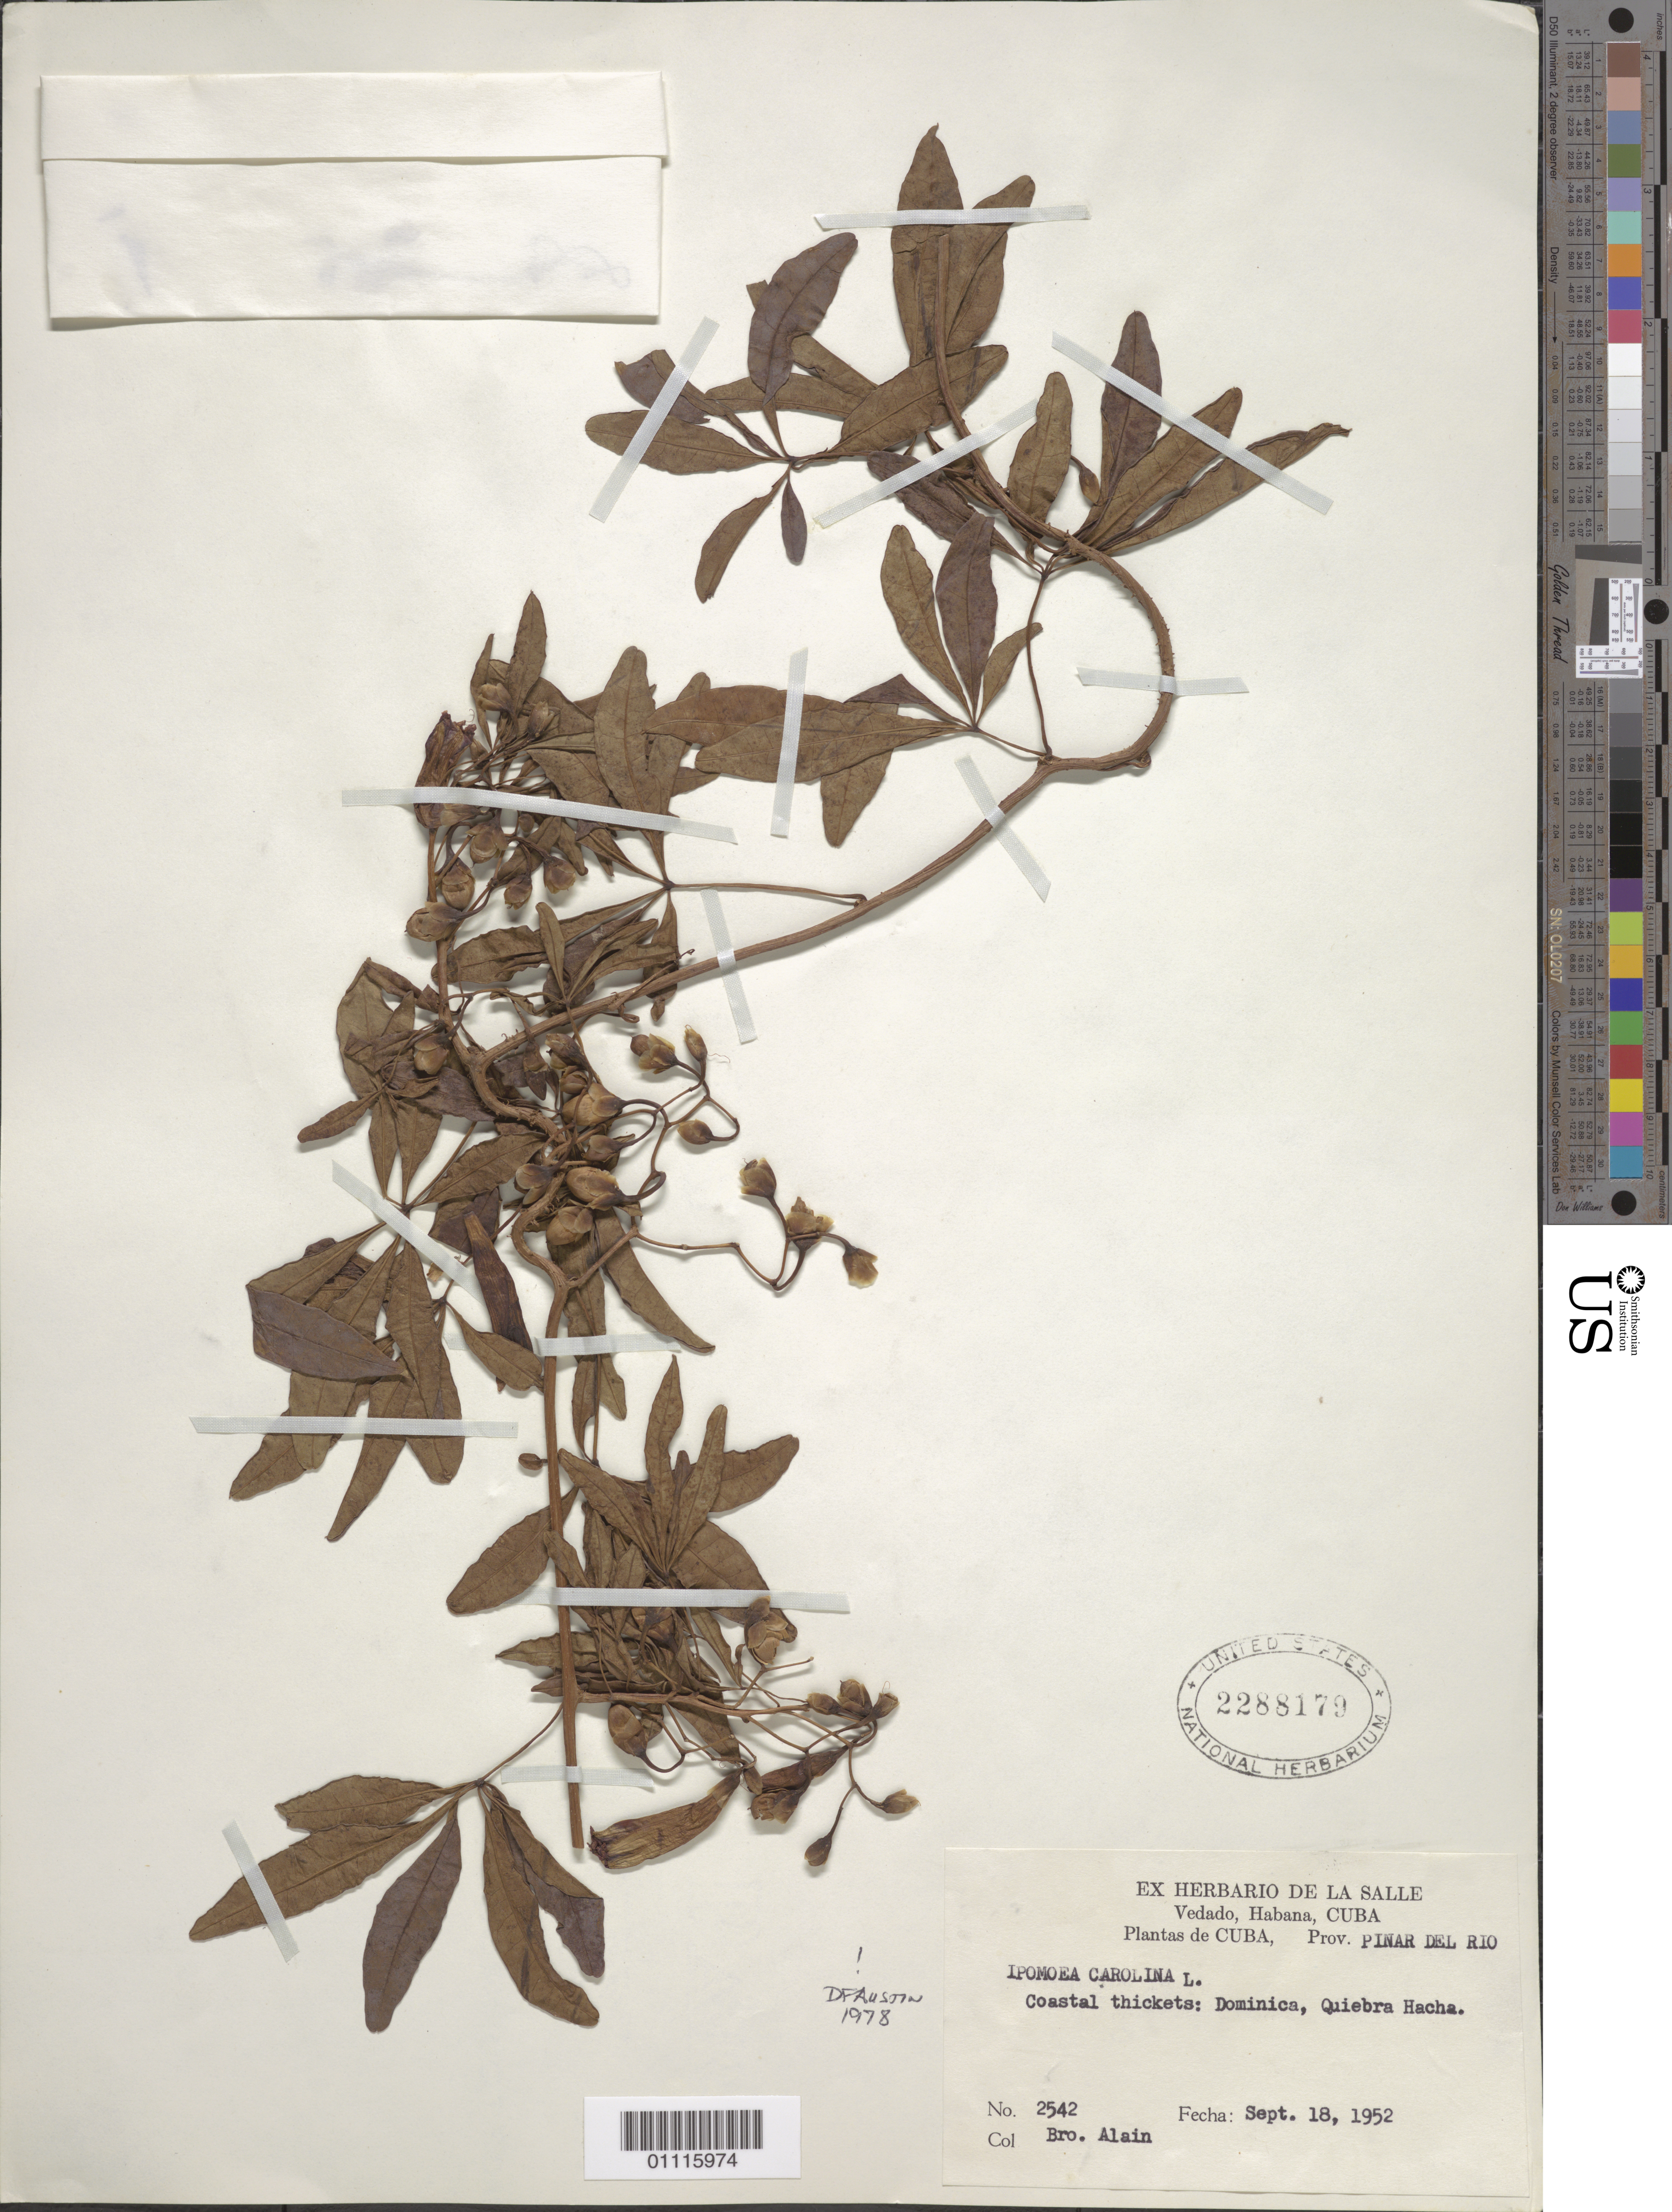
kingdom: Plantae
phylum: Tracheophyta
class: Magnoliopsida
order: Solanales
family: Convolvulaceae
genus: Ipomoea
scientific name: Ipomoea carolina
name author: L.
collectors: A. H. Liogier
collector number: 2542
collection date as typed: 18 Sep 1952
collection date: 1952-09-18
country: Cuba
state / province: Pinar del Rio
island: Cuba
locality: Coastal thickets: Dominica, Quiebra Hacha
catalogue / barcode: US 2288179